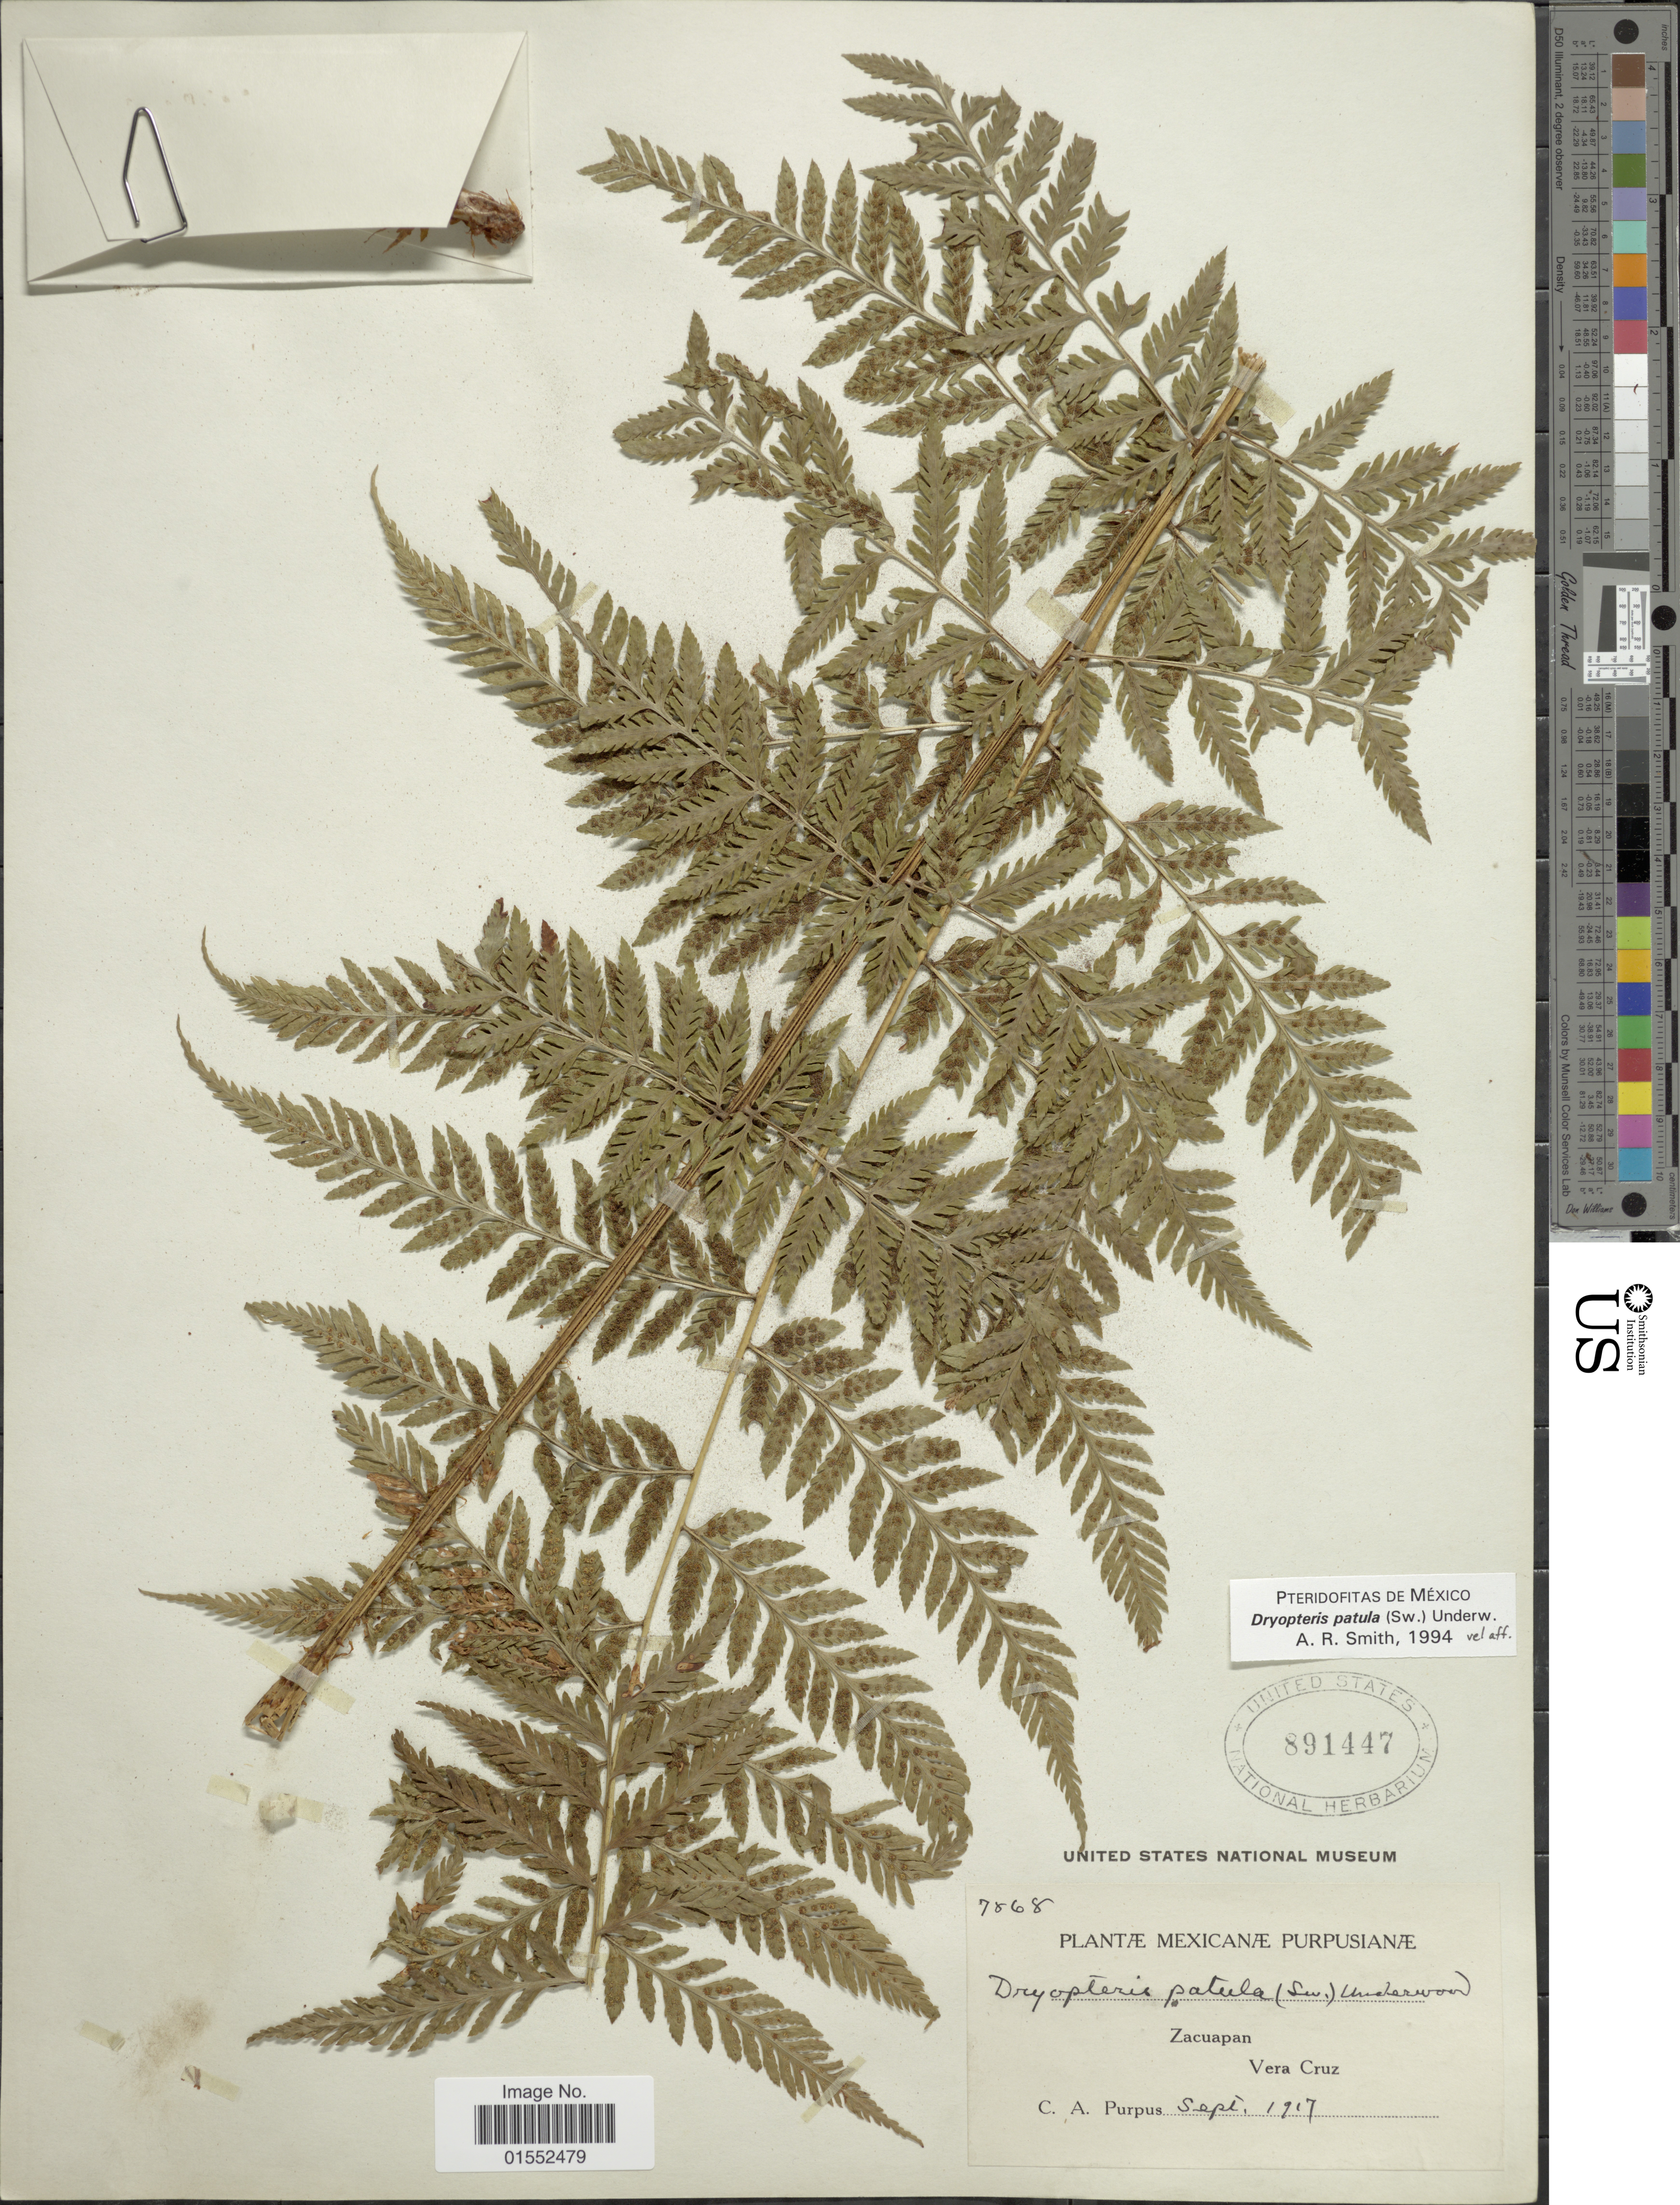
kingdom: Plantae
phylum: Tracheophyta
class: Polypodiopsida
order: Polypodiales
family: Dryopteridaceae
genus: Dryopteris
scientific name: Dryopteris patula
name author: (Sw.) Underw.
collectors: C. A. Purpus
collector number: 7868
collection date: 1917-09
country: Mexico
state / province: Veracruz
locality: Zacuapan, Vera Cruz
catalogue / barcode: US 891447